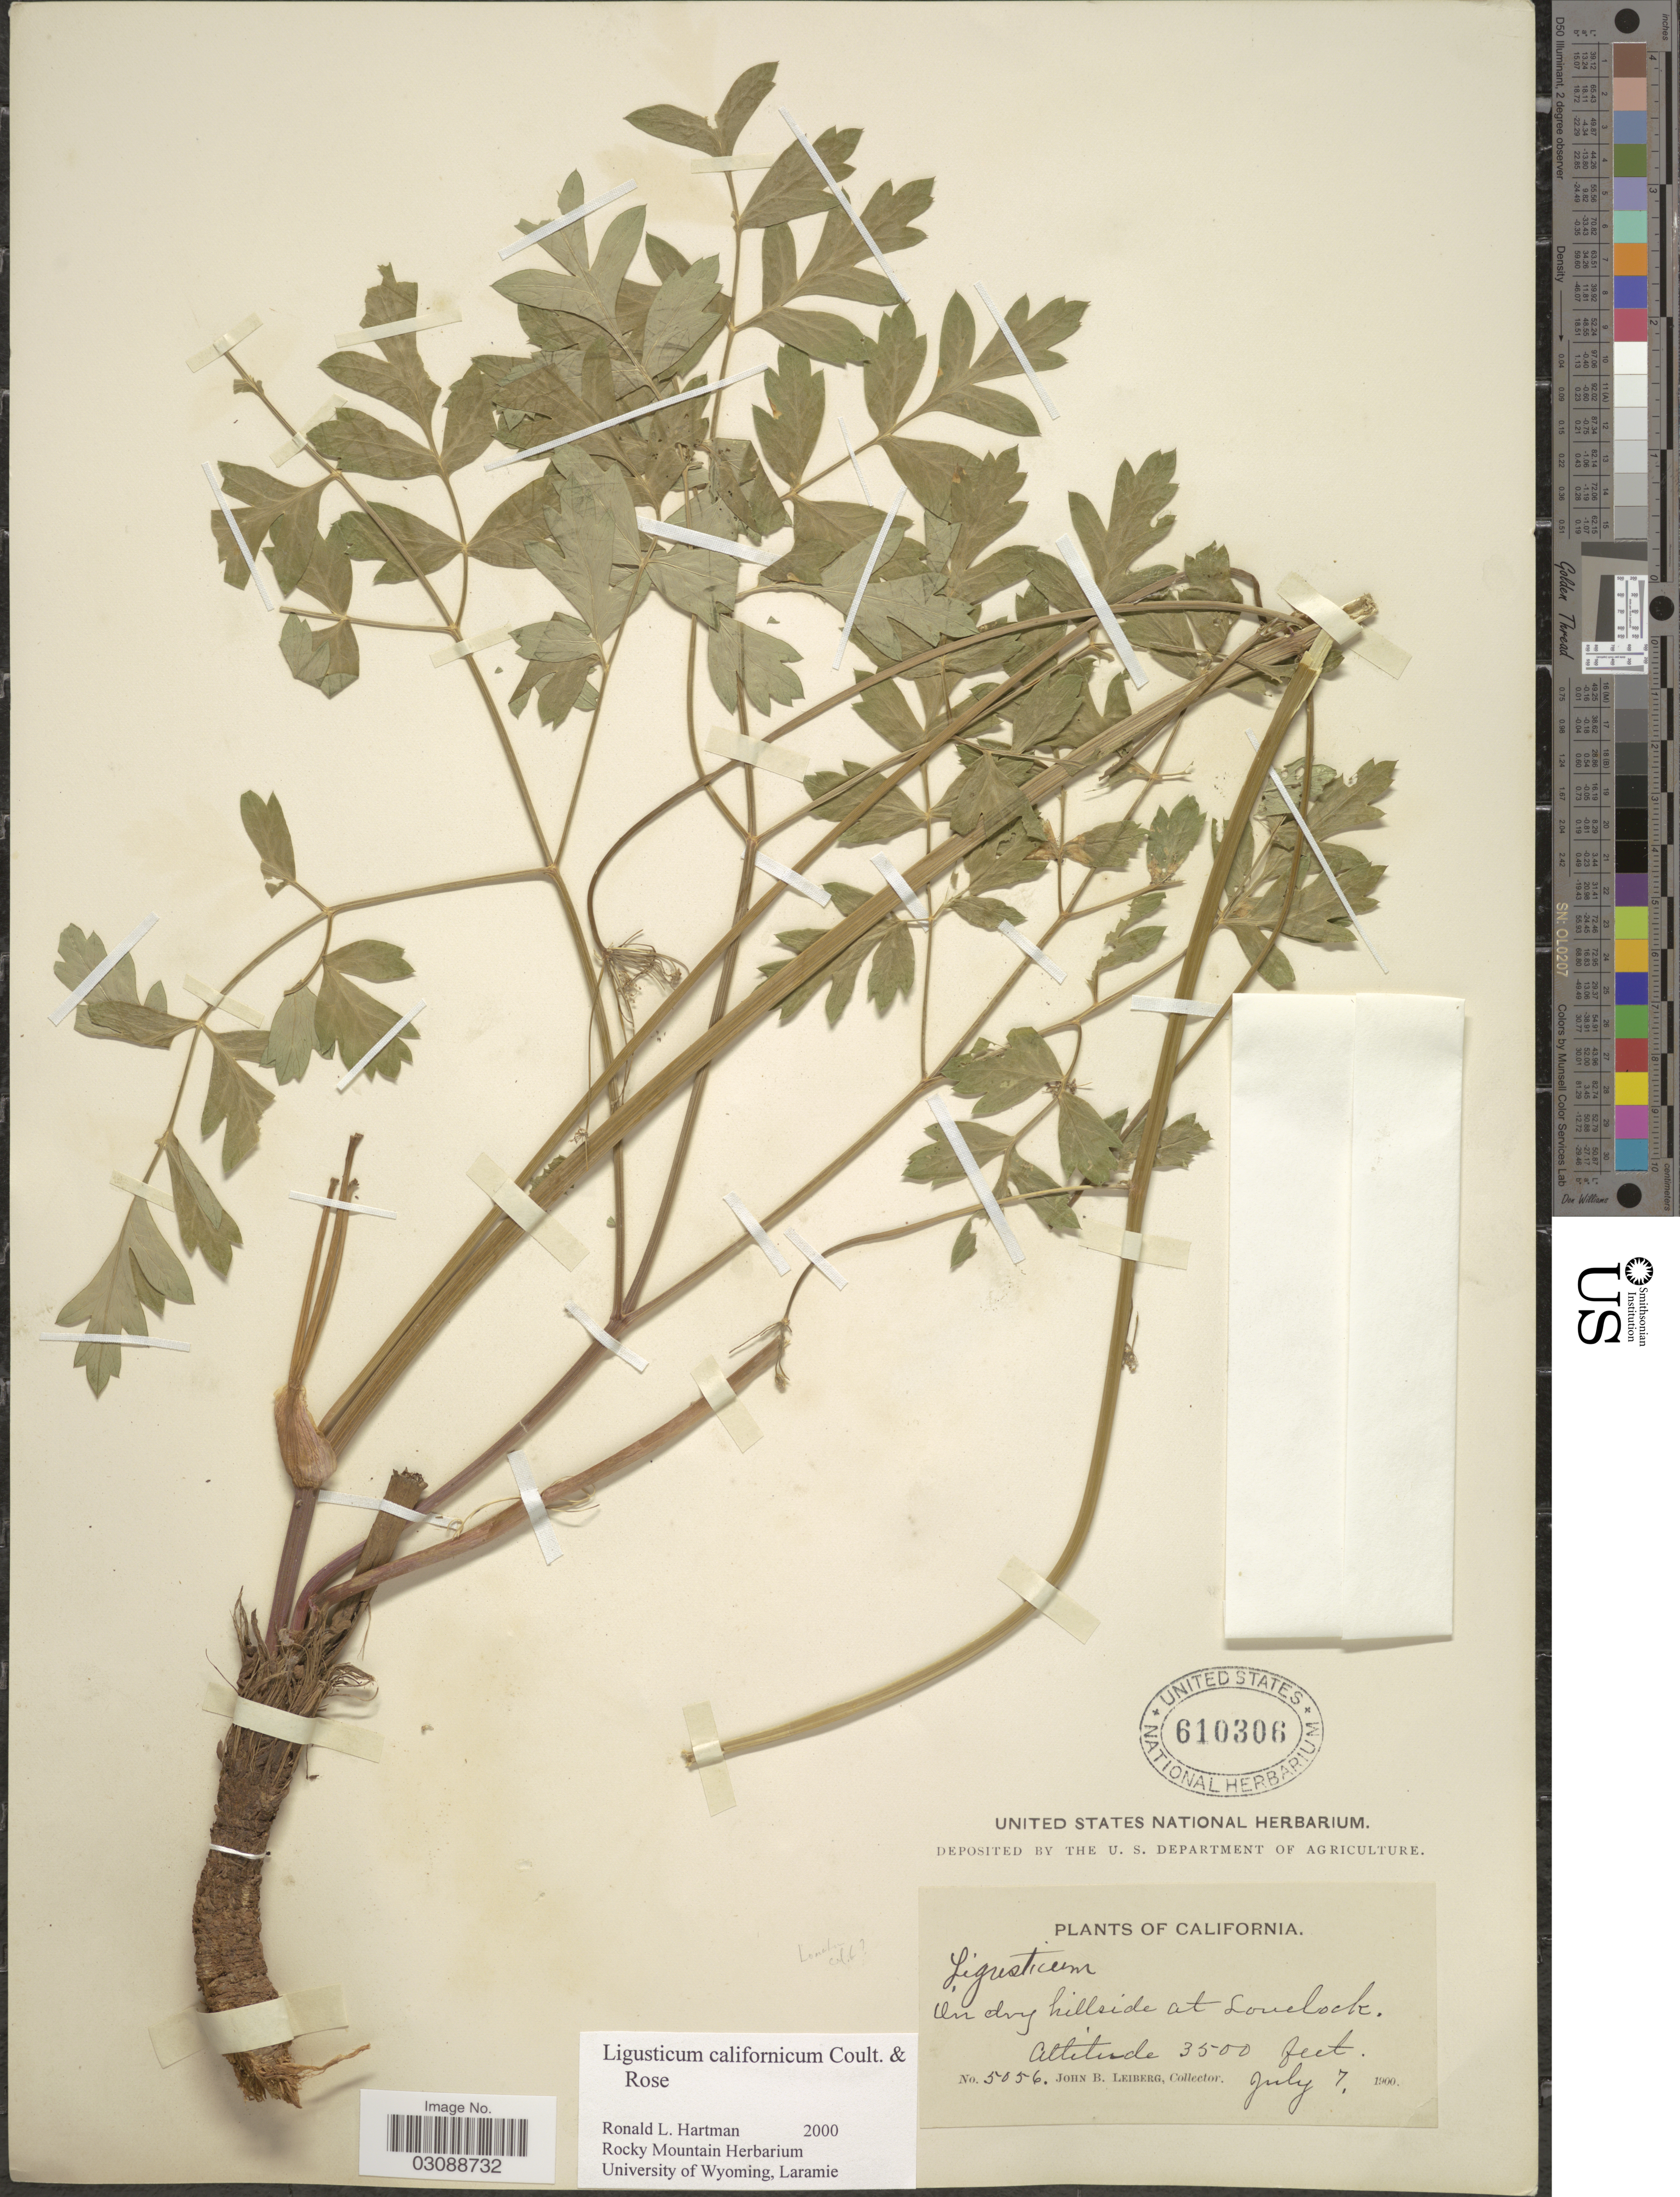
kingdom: Plantae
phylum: Tracheophyta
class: Magnoliopsida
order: Apiales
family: Apiaceae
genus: Ligusticum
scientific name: Ligusticum californicum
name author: J.M. Coult. & Rose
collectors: J. B. Leiberg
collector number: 5056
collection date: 1900-07-07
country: United States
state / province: California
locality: On dry hillsides at Lovelock.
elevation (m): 1067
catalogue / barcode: US 610306